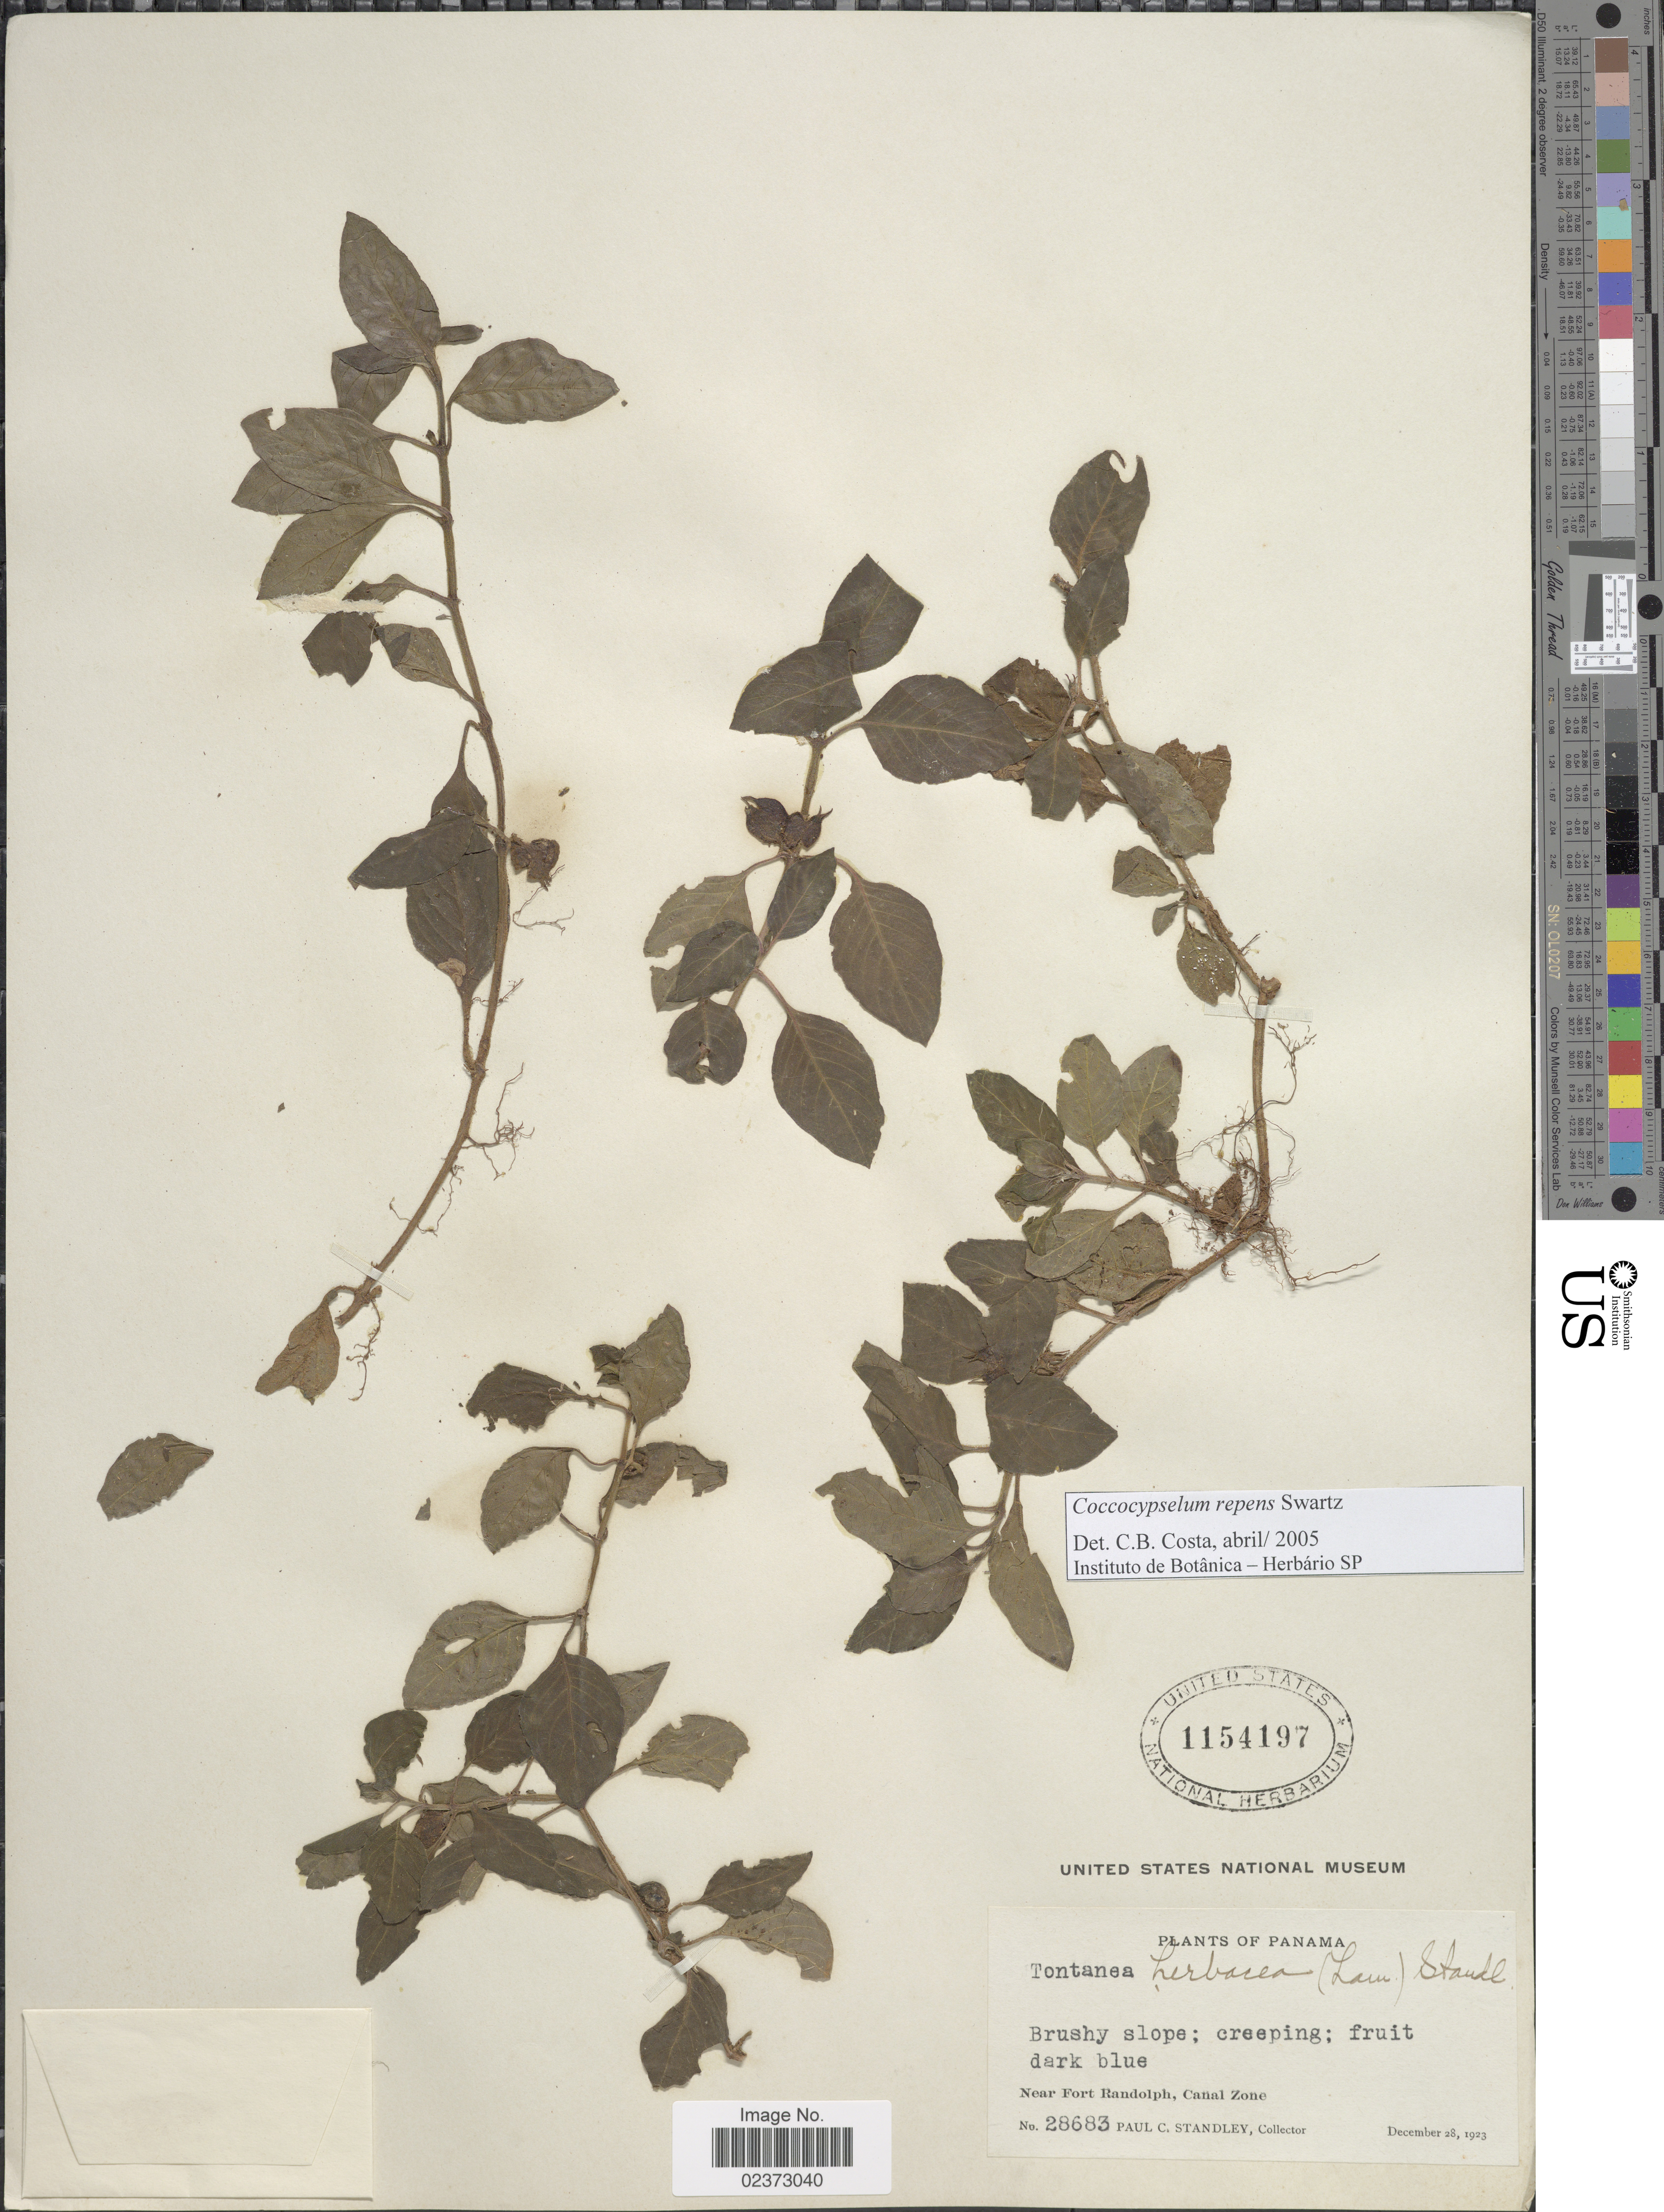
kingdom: Plantae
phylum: Tracheophyta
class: Magnoliopsida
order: Gentianales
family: Rubiaceae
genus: Coccocypselum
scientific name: Coccocypselum repens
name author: Sw.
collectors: P. C. Standley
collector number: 28683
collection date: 1923-12-28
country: Panama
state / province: Colón / Panamá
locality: Near Fort Randolph, Canal Zone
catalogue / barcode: US 1154197